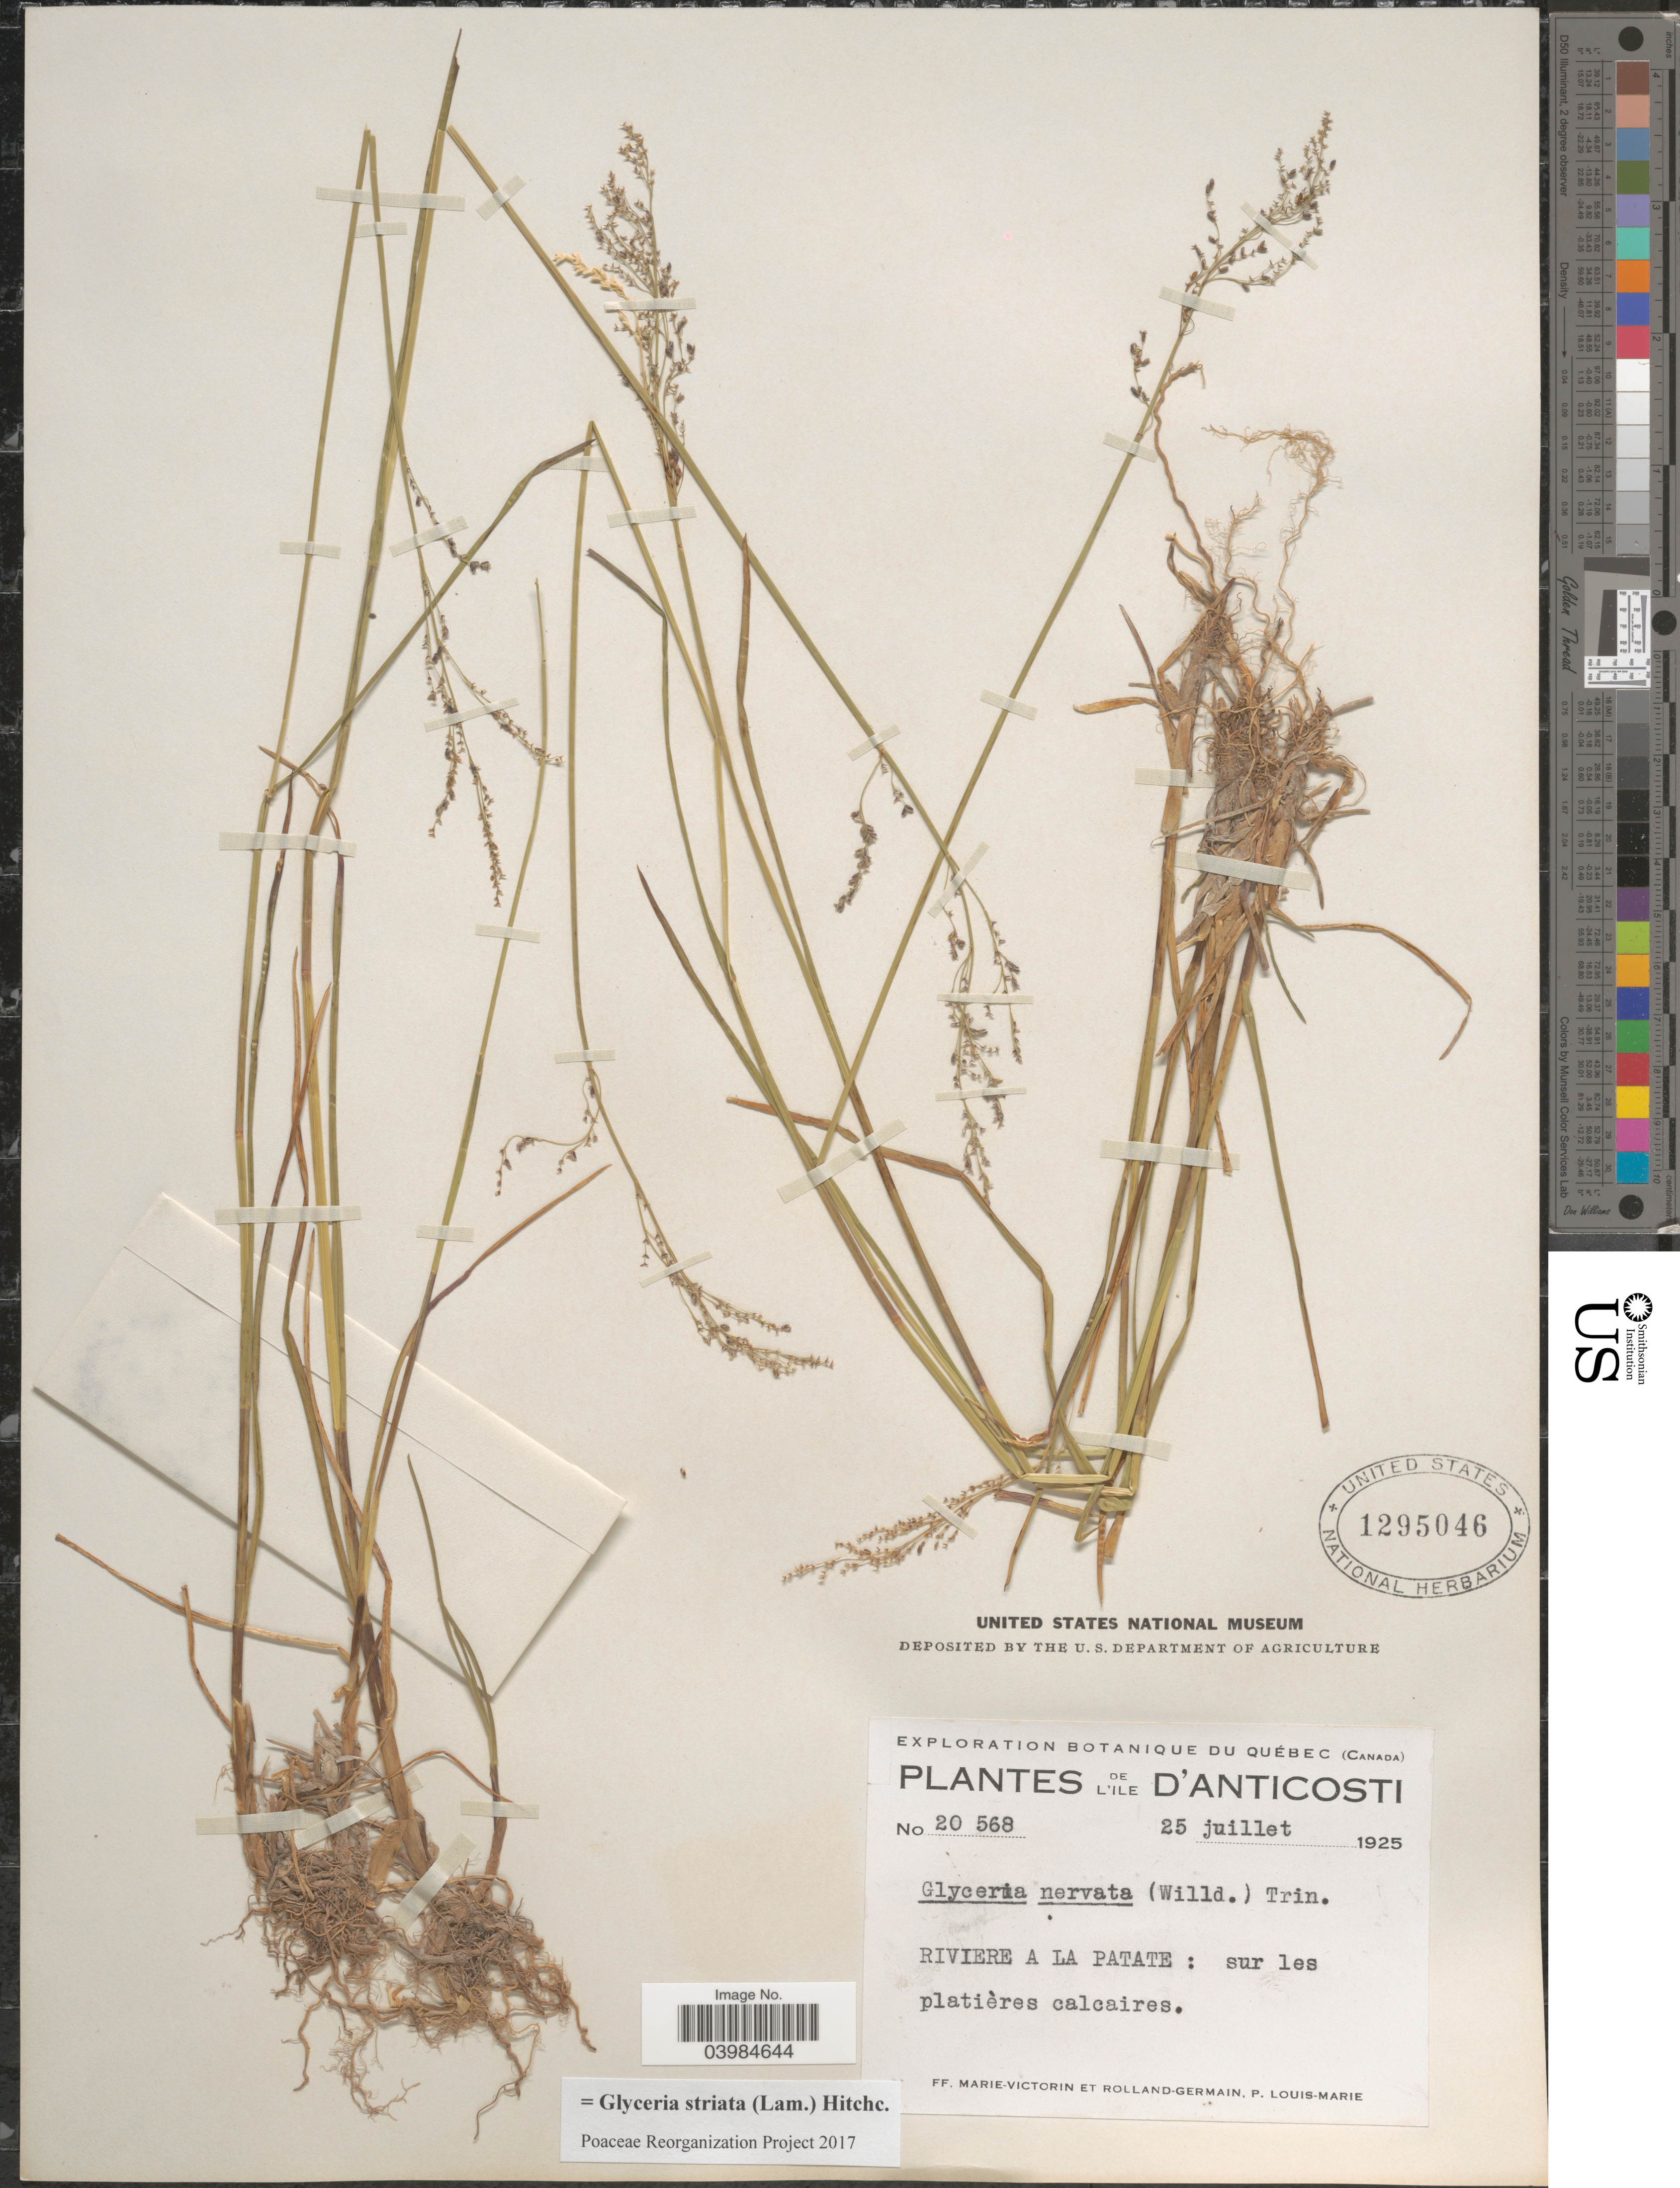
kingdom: Plantae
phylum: Tracheophyta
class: Liliopsida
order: Poales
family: Poaceae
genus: Glyceria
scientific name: Glyceria striata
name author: (Lam.) Hitchc.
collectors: F. Marie-Victorin, Rolland-Germain & L.-M. LaLonde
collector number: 20568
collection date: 1925-07-25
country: Canada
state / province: Quebec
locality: L'ile D'Anticosti. Riviere A La Patate: sur les platières calcaires.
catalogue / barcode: US 1295046